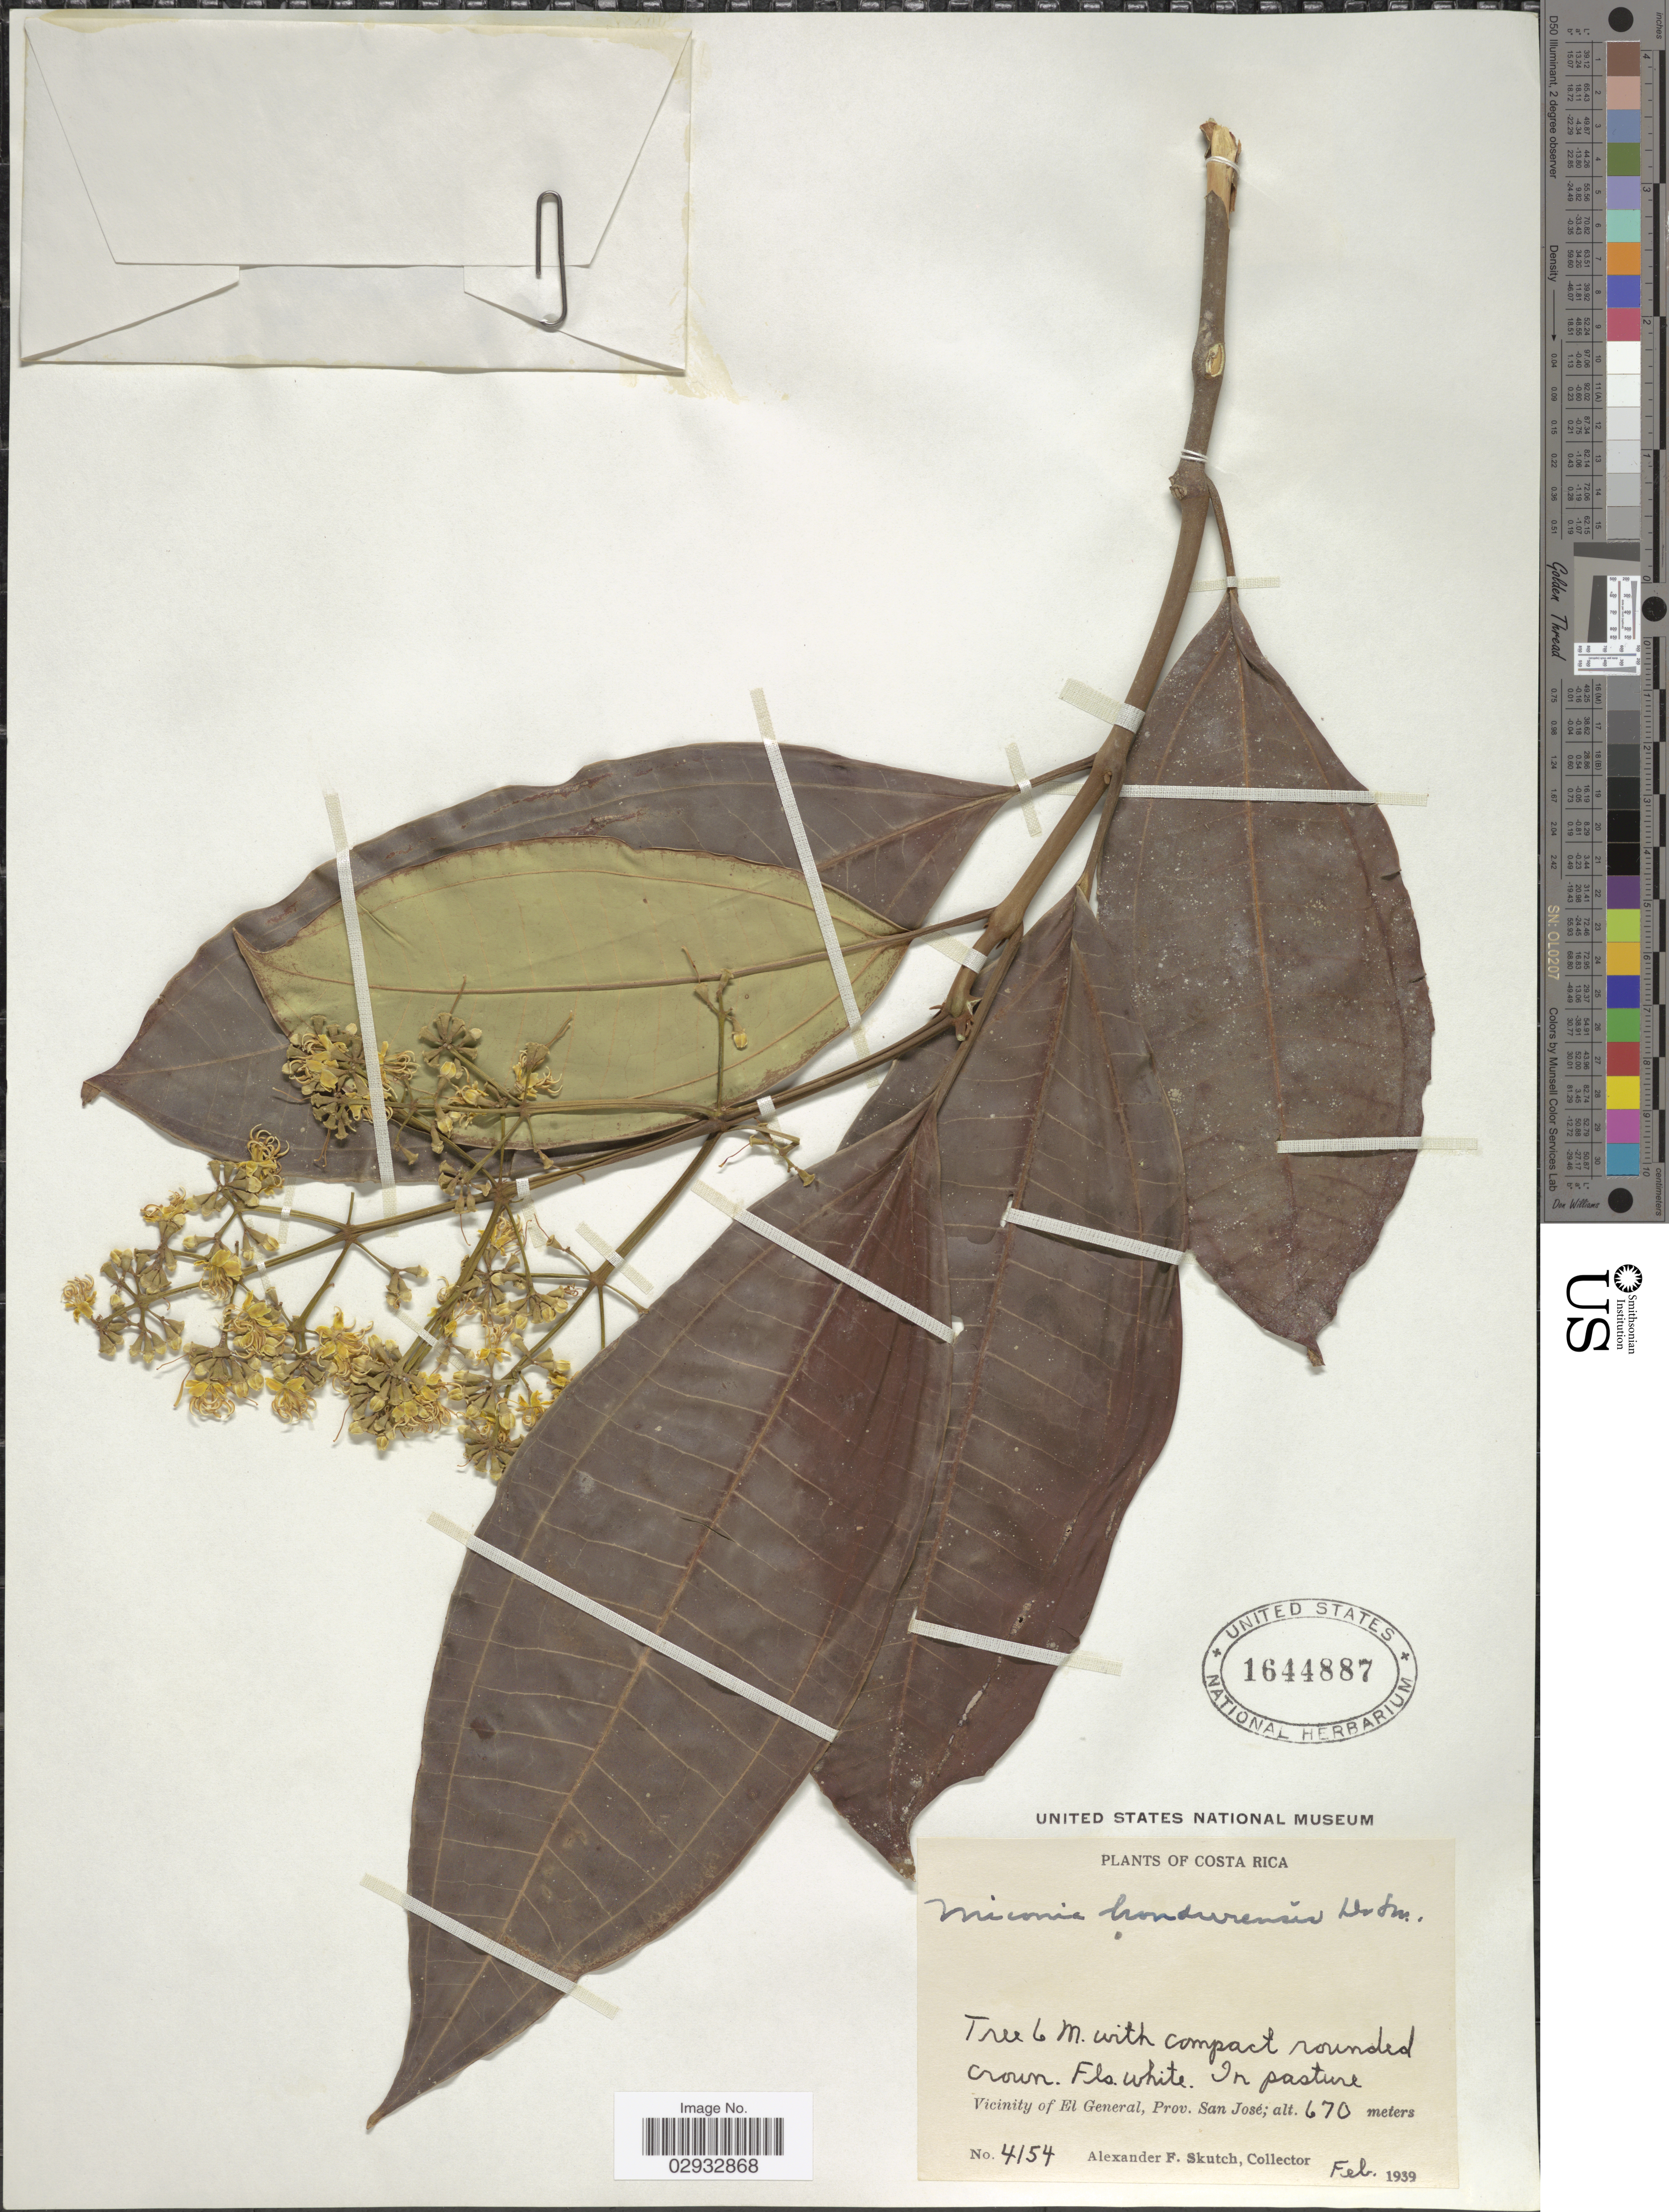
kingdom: Plantae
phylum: Tracheophyta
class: Magnoliopsida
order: Myrtales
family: Melastomataceae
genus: Miconia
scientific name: Miconia hondurensis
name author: Donn. Sm.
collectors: A. F. Skutch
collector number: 4154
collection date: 1939-02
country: Costa Rica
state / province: San José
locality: Vicinity of El General, Prov. San José.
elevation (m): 670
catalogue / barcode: US 1644887